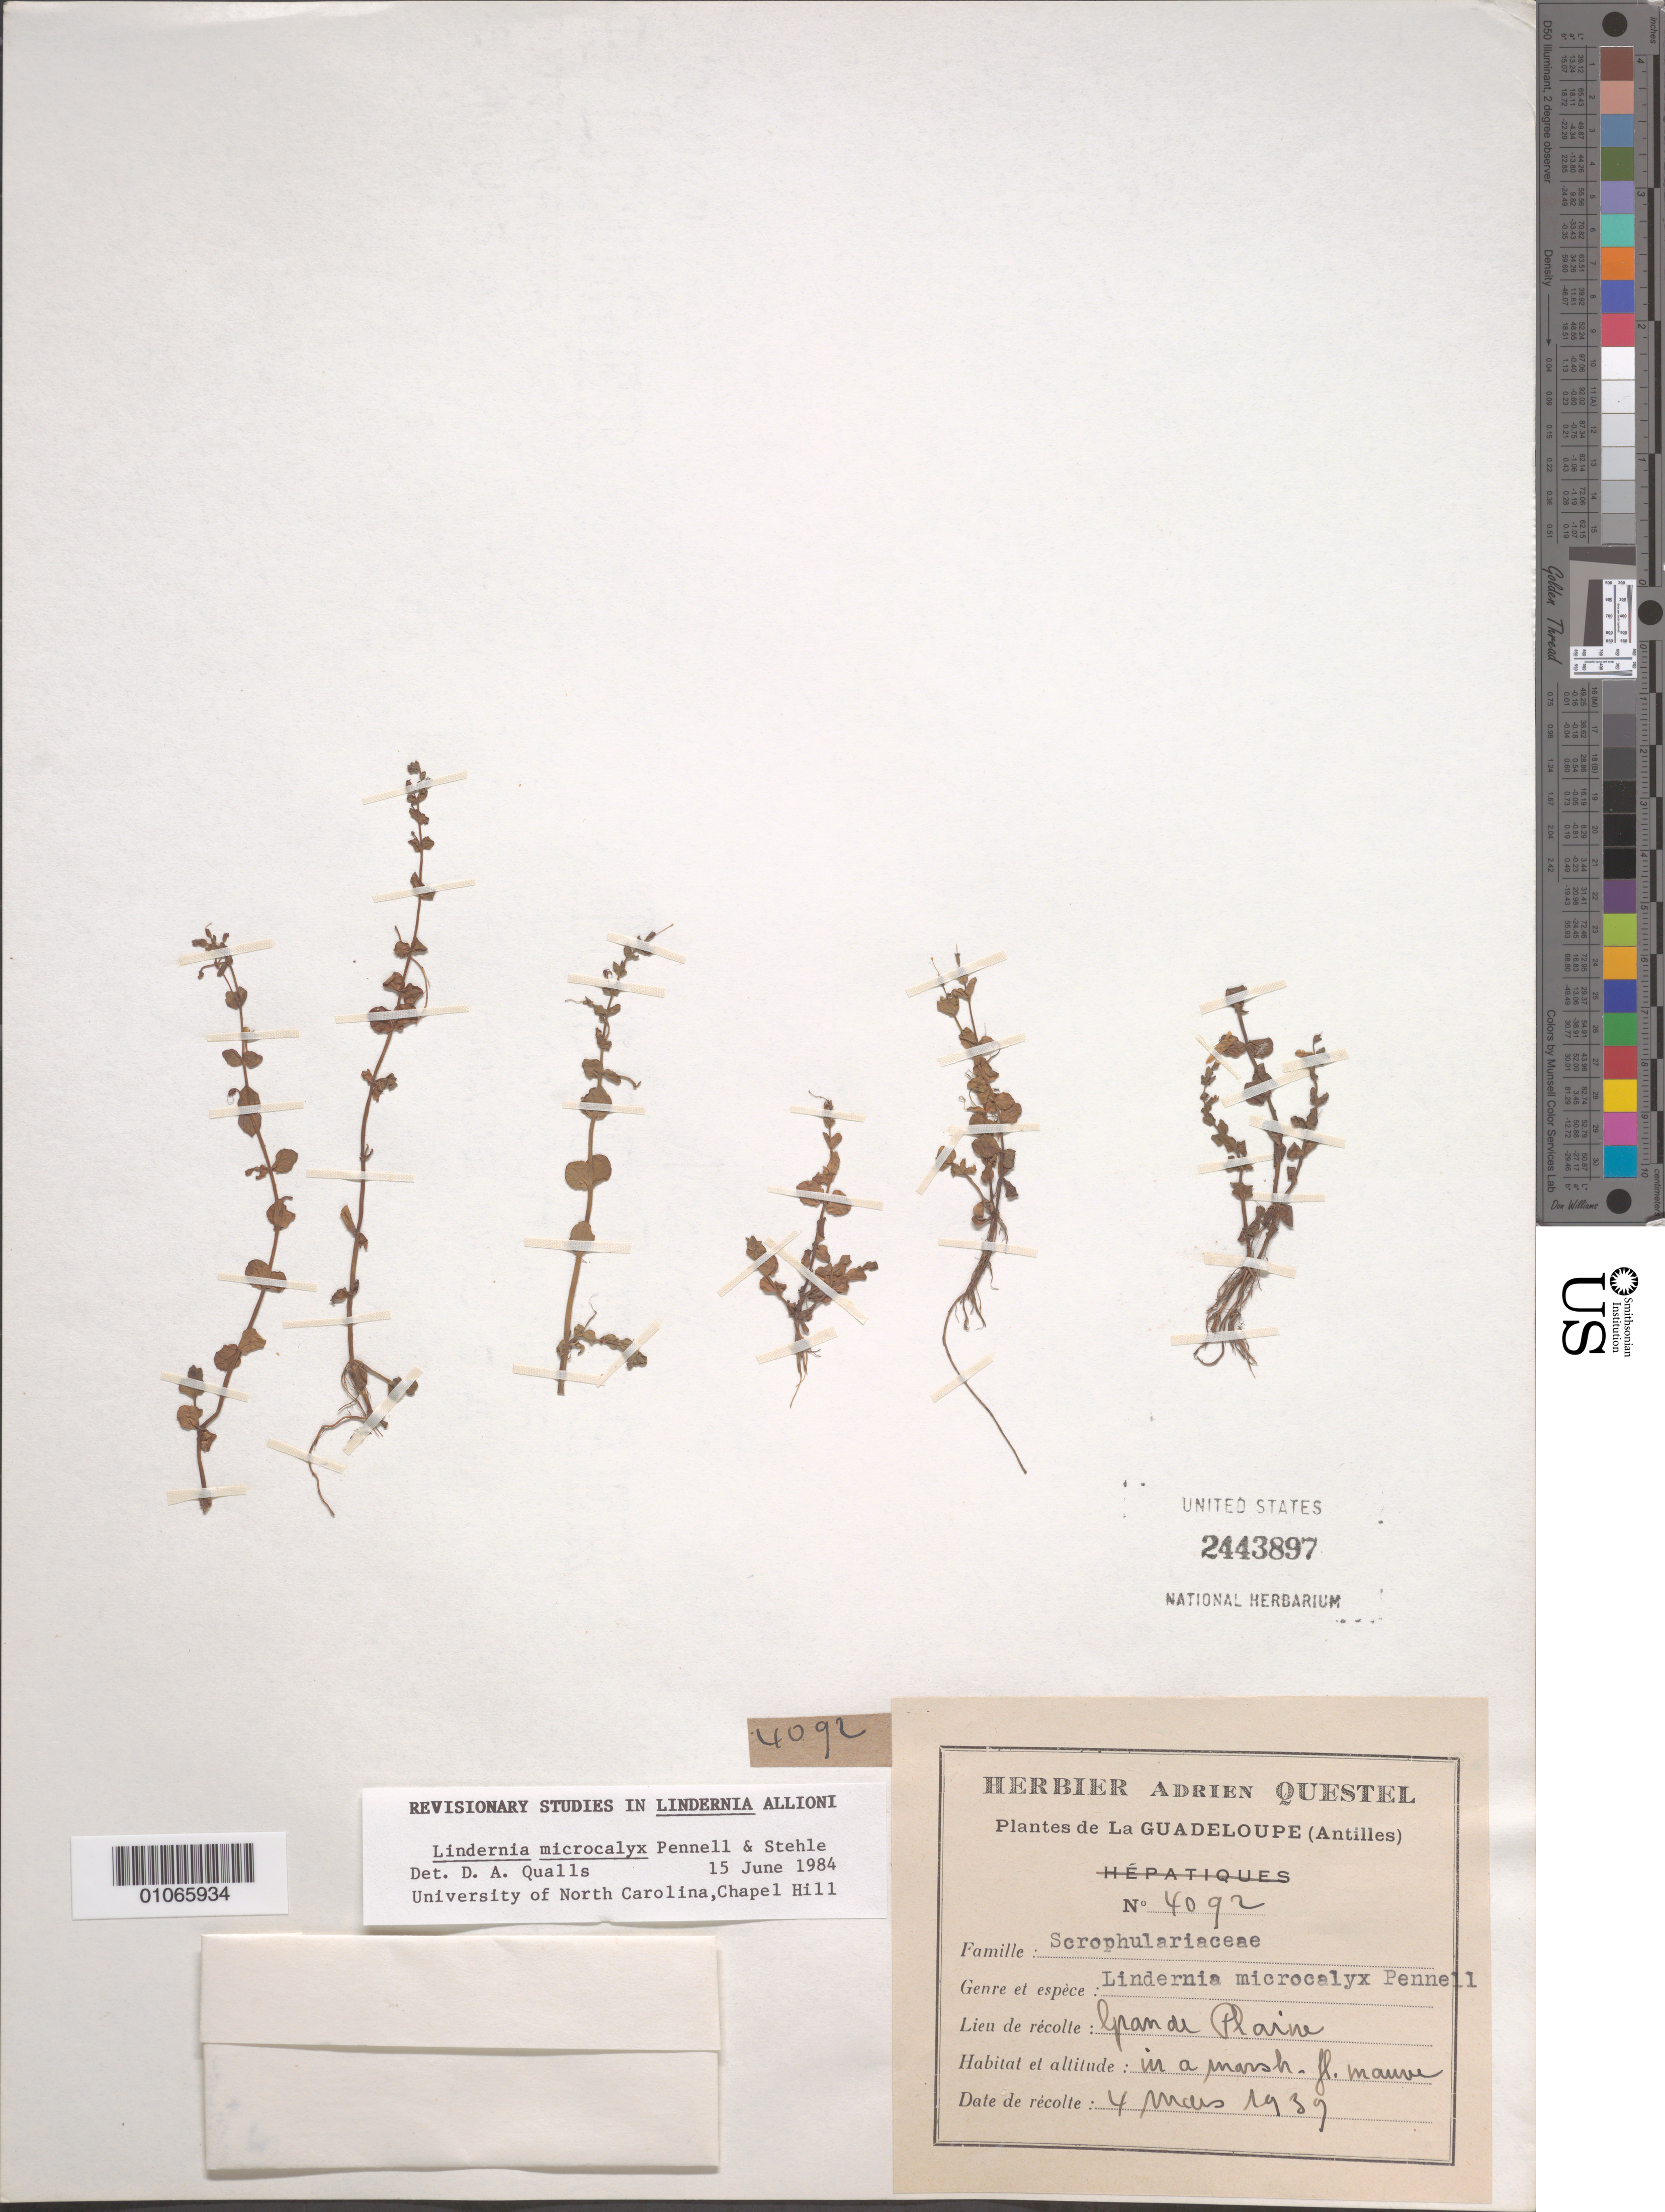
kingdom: Plantae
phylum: Tracheophyta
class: Magnoliopsida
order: Lamiales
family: Linderniaceae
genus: Lindernia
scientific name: Lindernia rotundifolia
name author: (L.) Alston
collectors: A. Questel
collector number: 4092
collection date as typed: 04 Mar 1939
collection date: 1939-03-04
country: Guadeloupe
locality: Gran de Plaine. In a marsh.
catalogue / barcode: US 2443897